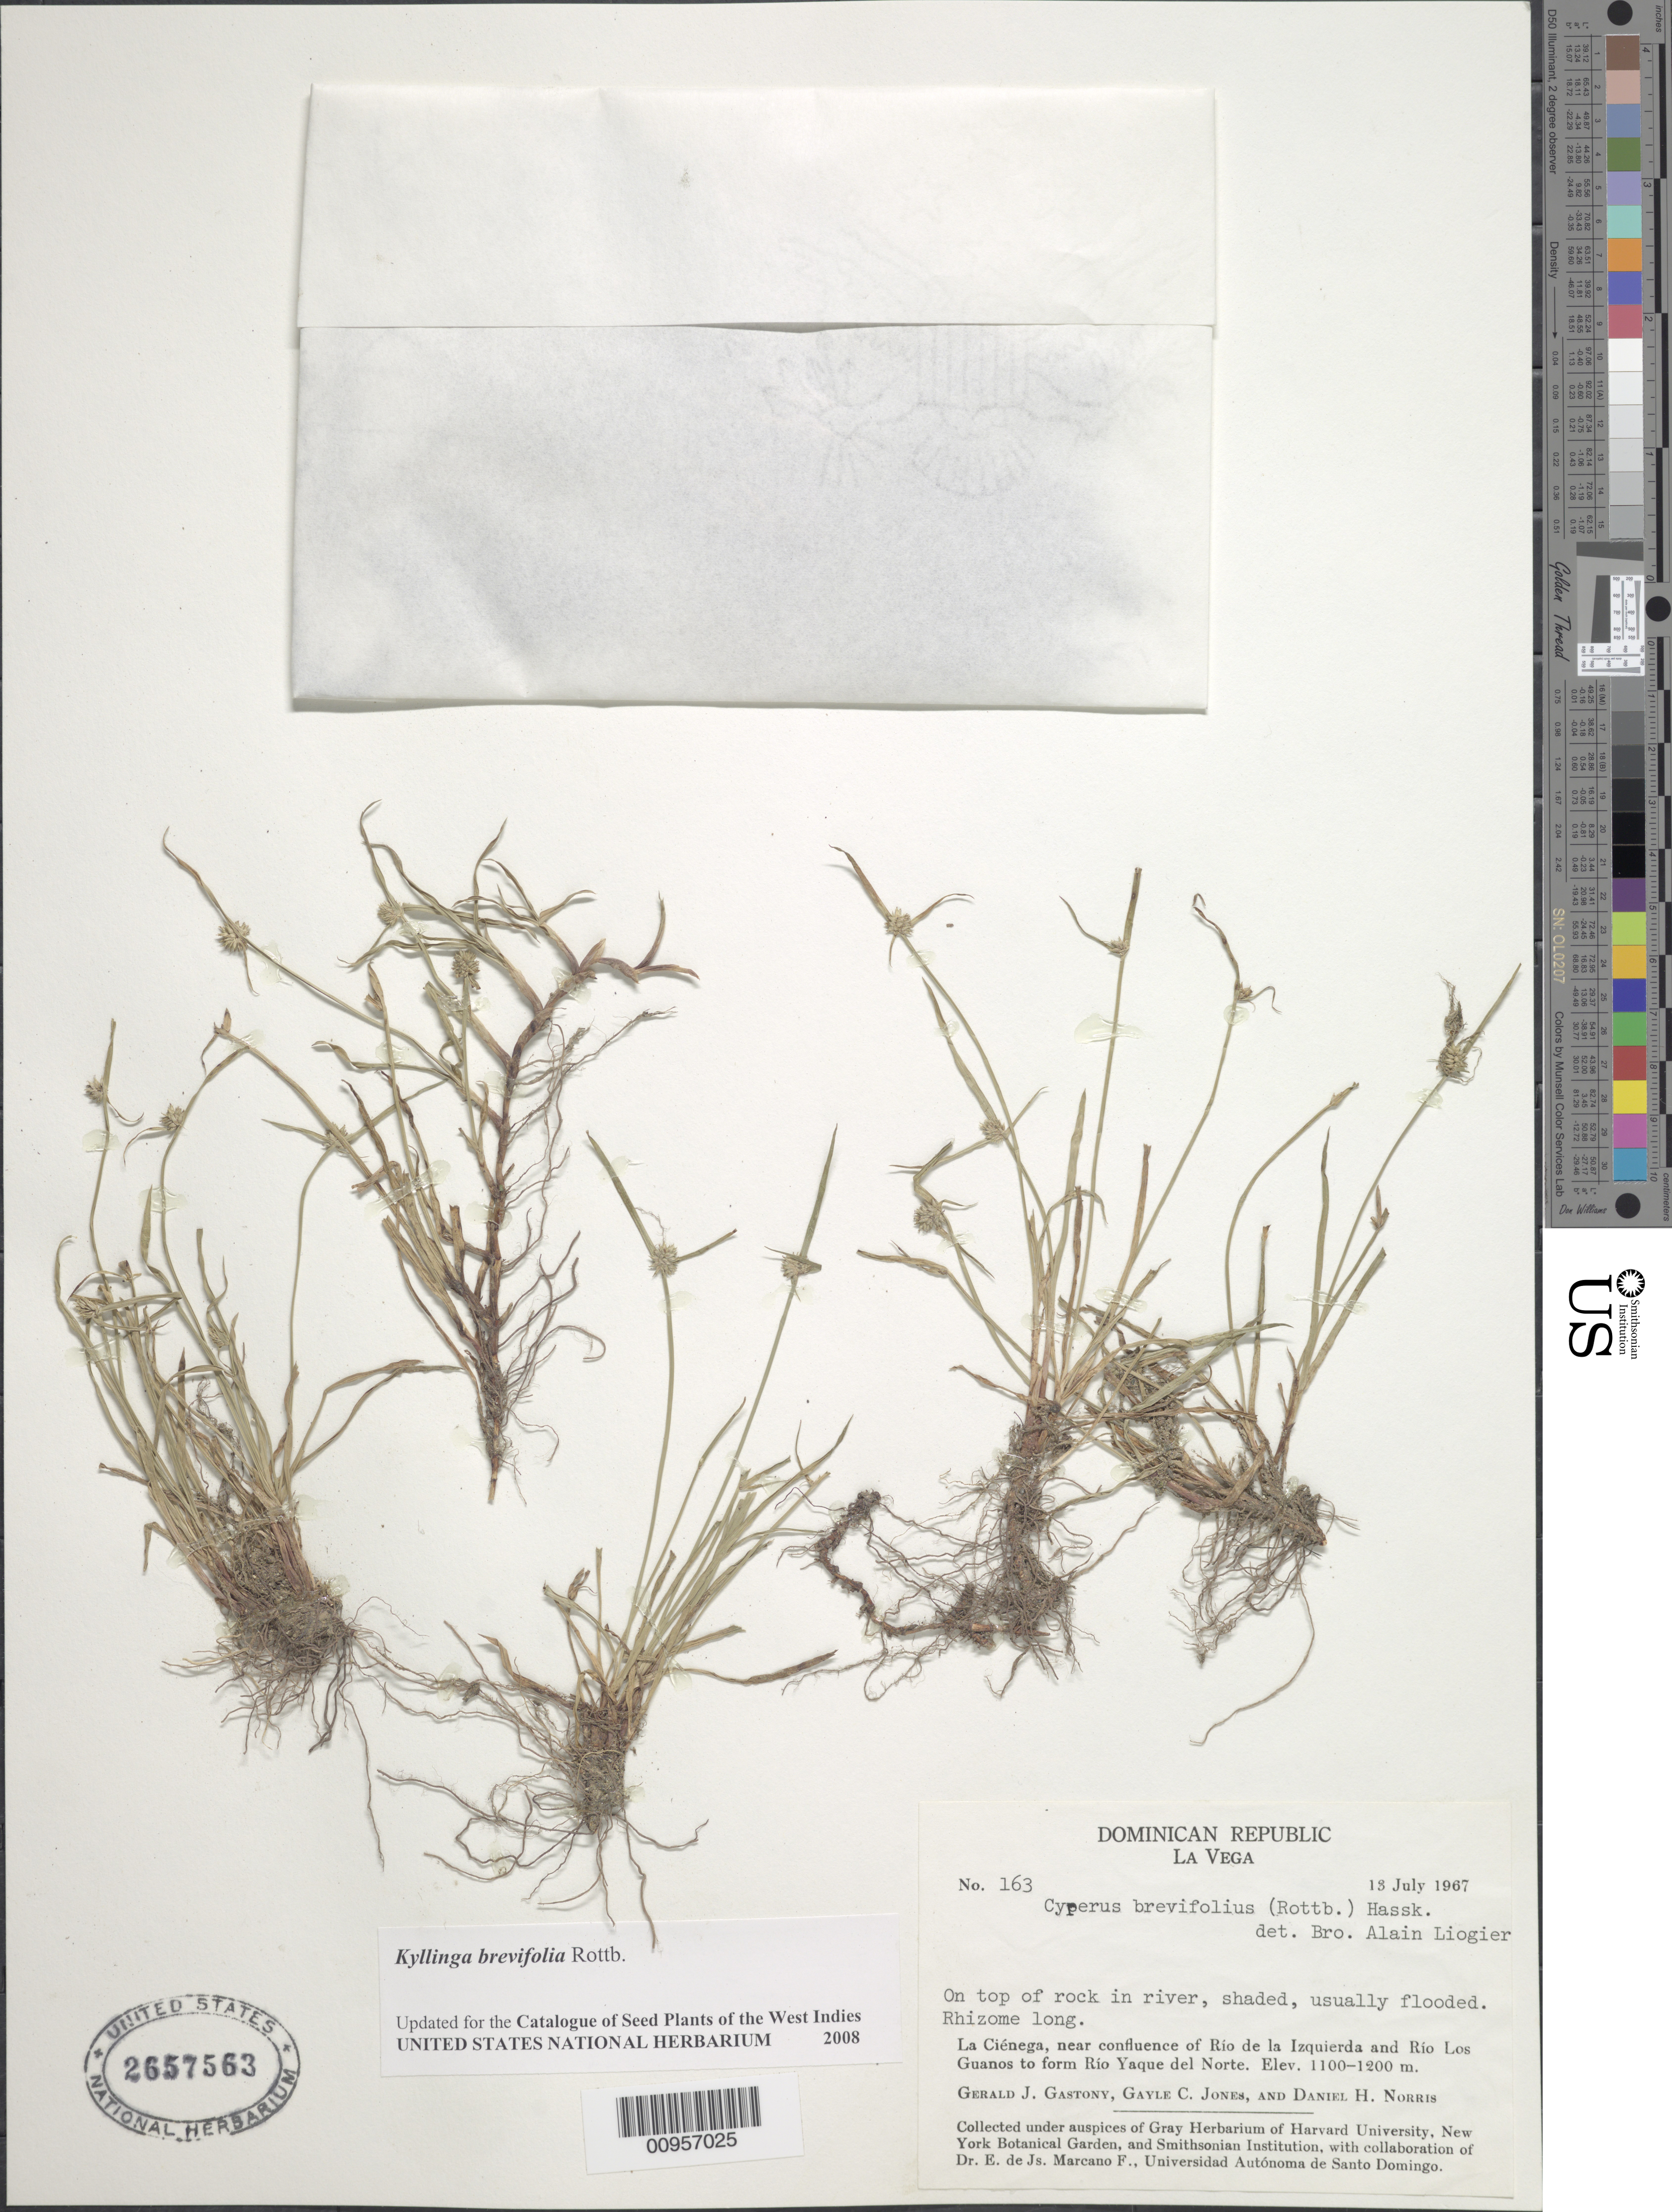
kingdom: Plantae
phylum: Tracheophyta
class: Liliopsida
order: Poales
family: Cyperaceae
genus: Cyperus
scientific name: Cyperus brevifolius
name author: (Rottb.) Hassk.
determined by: Strong, M. T., (US), Smithsonian Institution - National Museum of Natural History (UNITED STATES)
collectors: G. Gastony, G. C. Jones & D. H. Norris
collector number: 163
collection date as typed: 13 Jul 1967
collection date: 1967-07-13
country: Dominican Republic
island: Hispaniola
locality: River, La Ciénaga, near confluence of Río de la Izquierda and Río Los Guanos to form Río Yaque del Norte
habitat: On opt of rock in river, shaded, usually flooded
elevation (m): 1100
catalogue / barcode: US 2657563